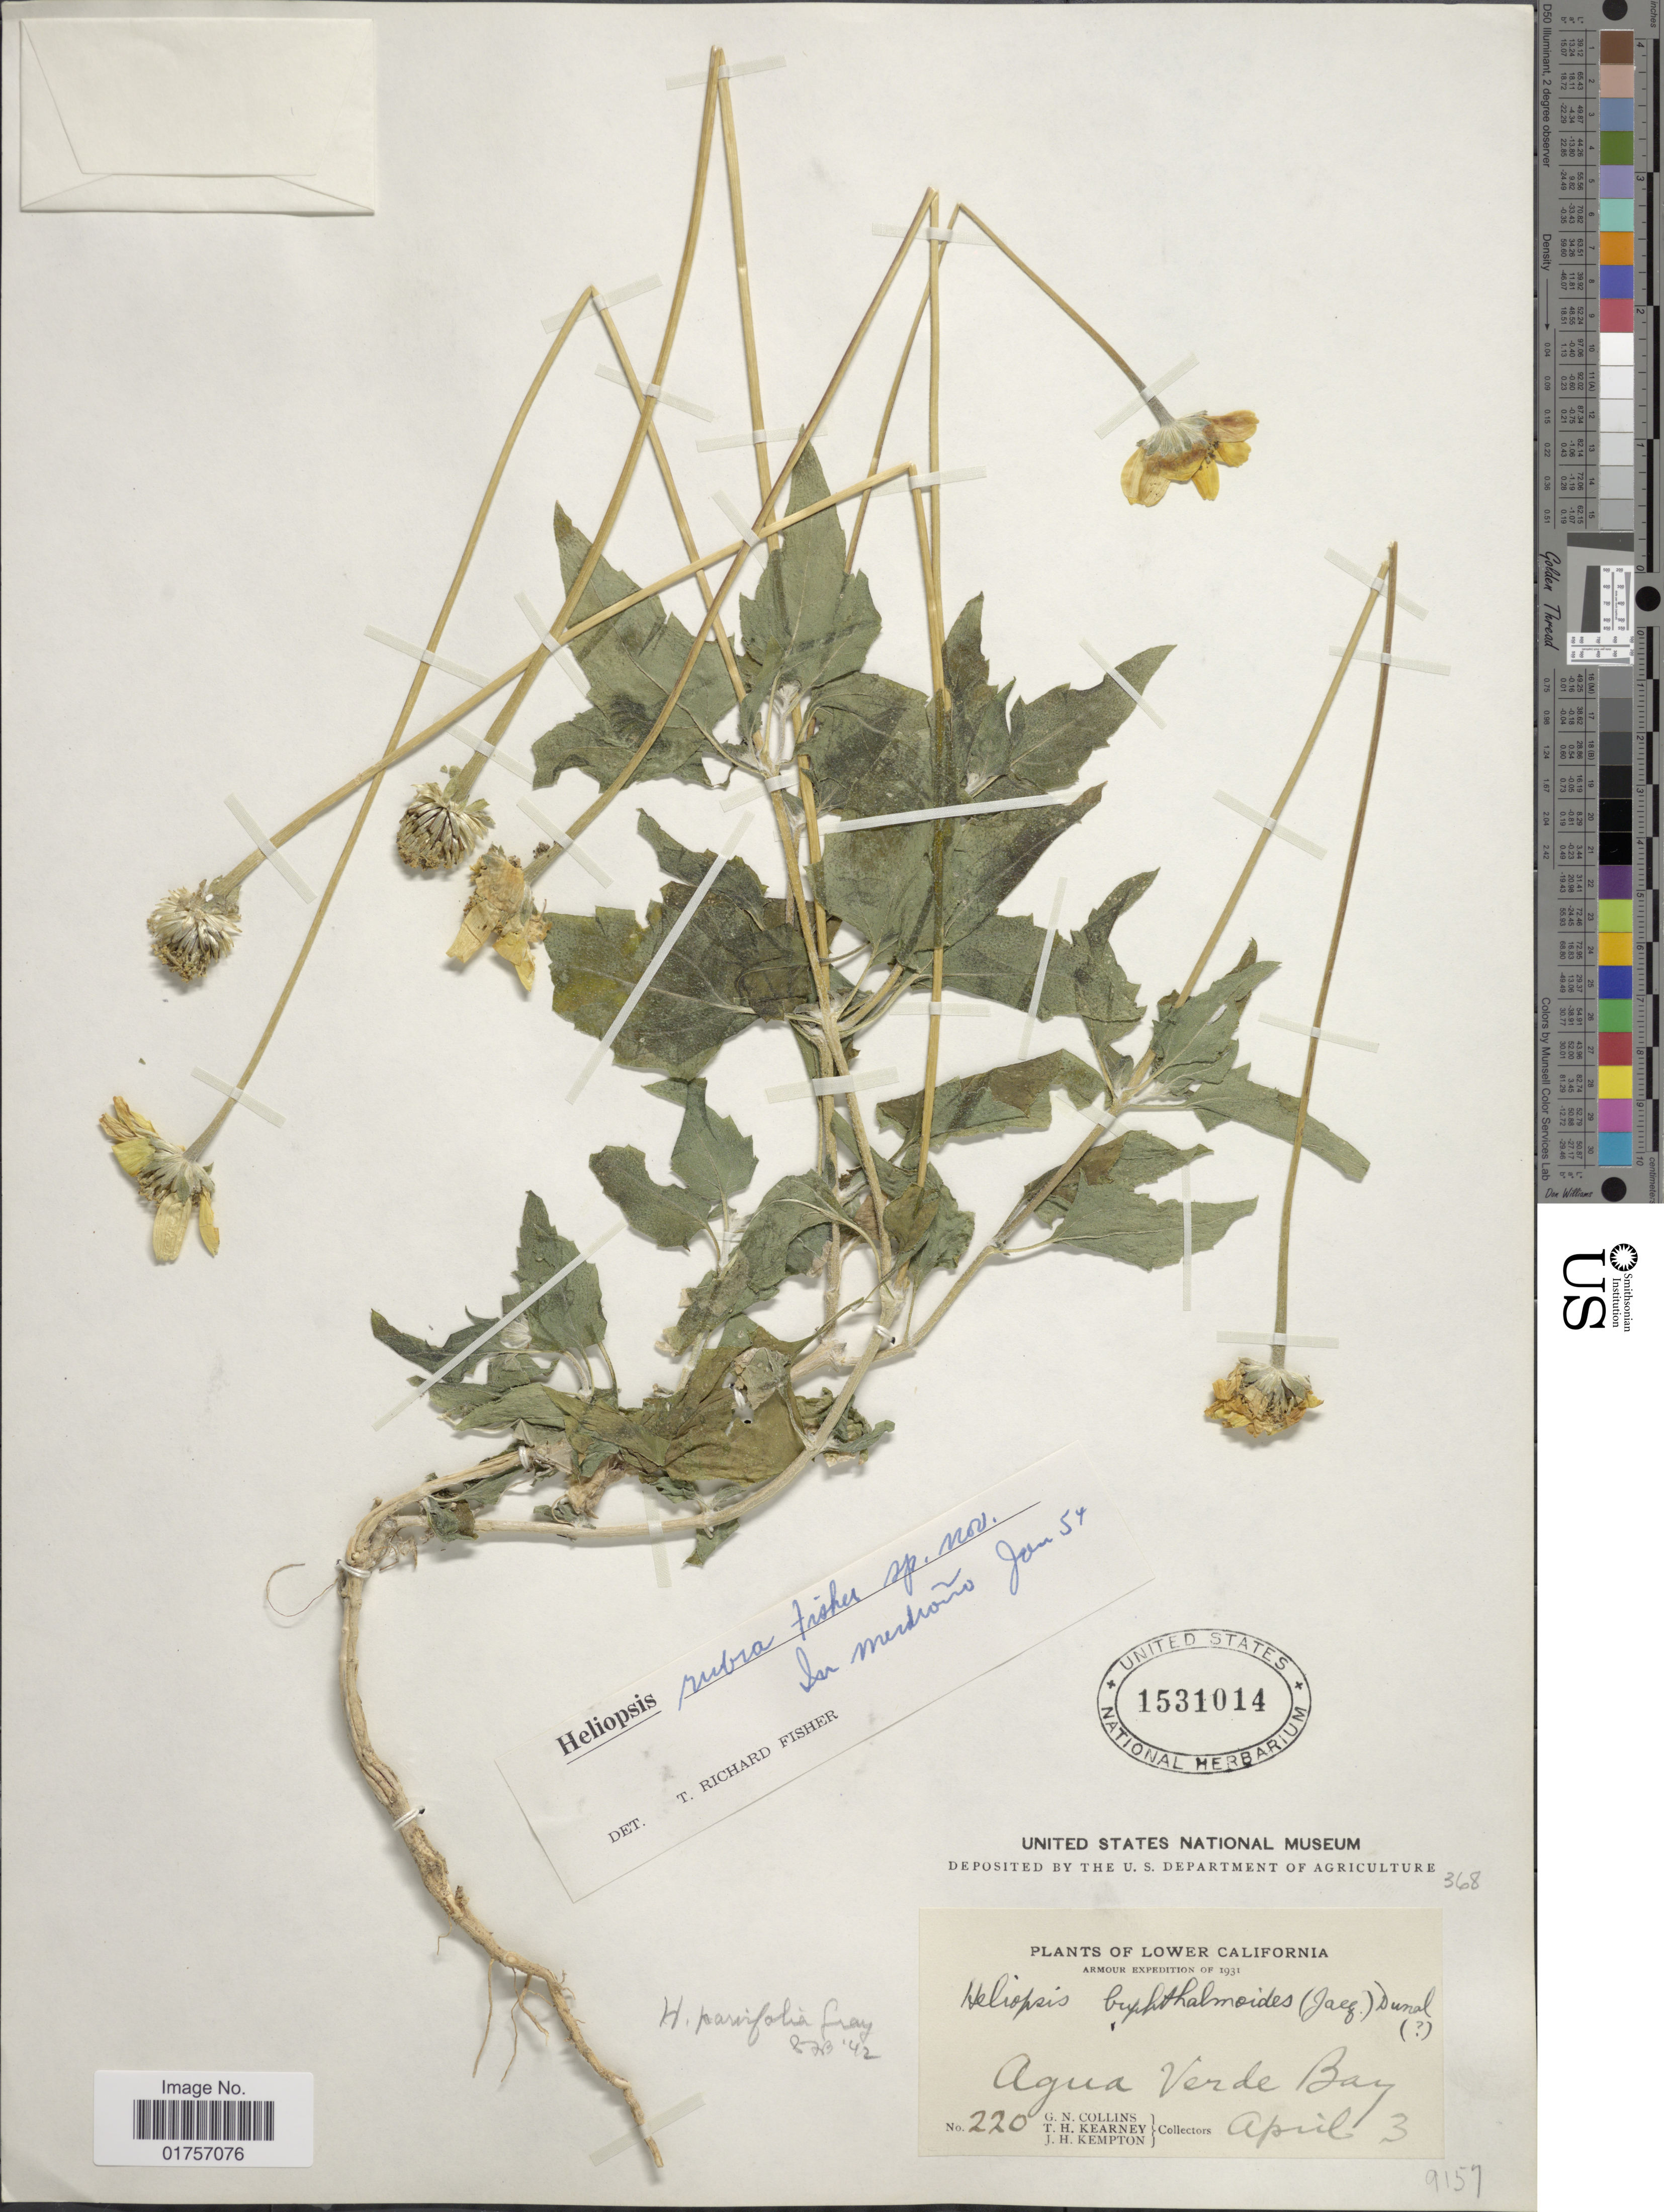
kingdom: Plantae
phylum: Tracheophyta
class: Magnoliopsida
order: Asterales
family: Asteraceae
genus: Heliopsis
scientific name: Heliopsis rubra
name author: T.R. Fisher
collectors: G. Collins, T. H. Kearney & J. H. Kempton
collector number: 220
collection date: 1931-04-03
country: Mexico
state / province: Baja California Sur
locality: Lower California. Agua Verde Bay. Armour [unsure placement]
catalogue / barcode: US 1531014